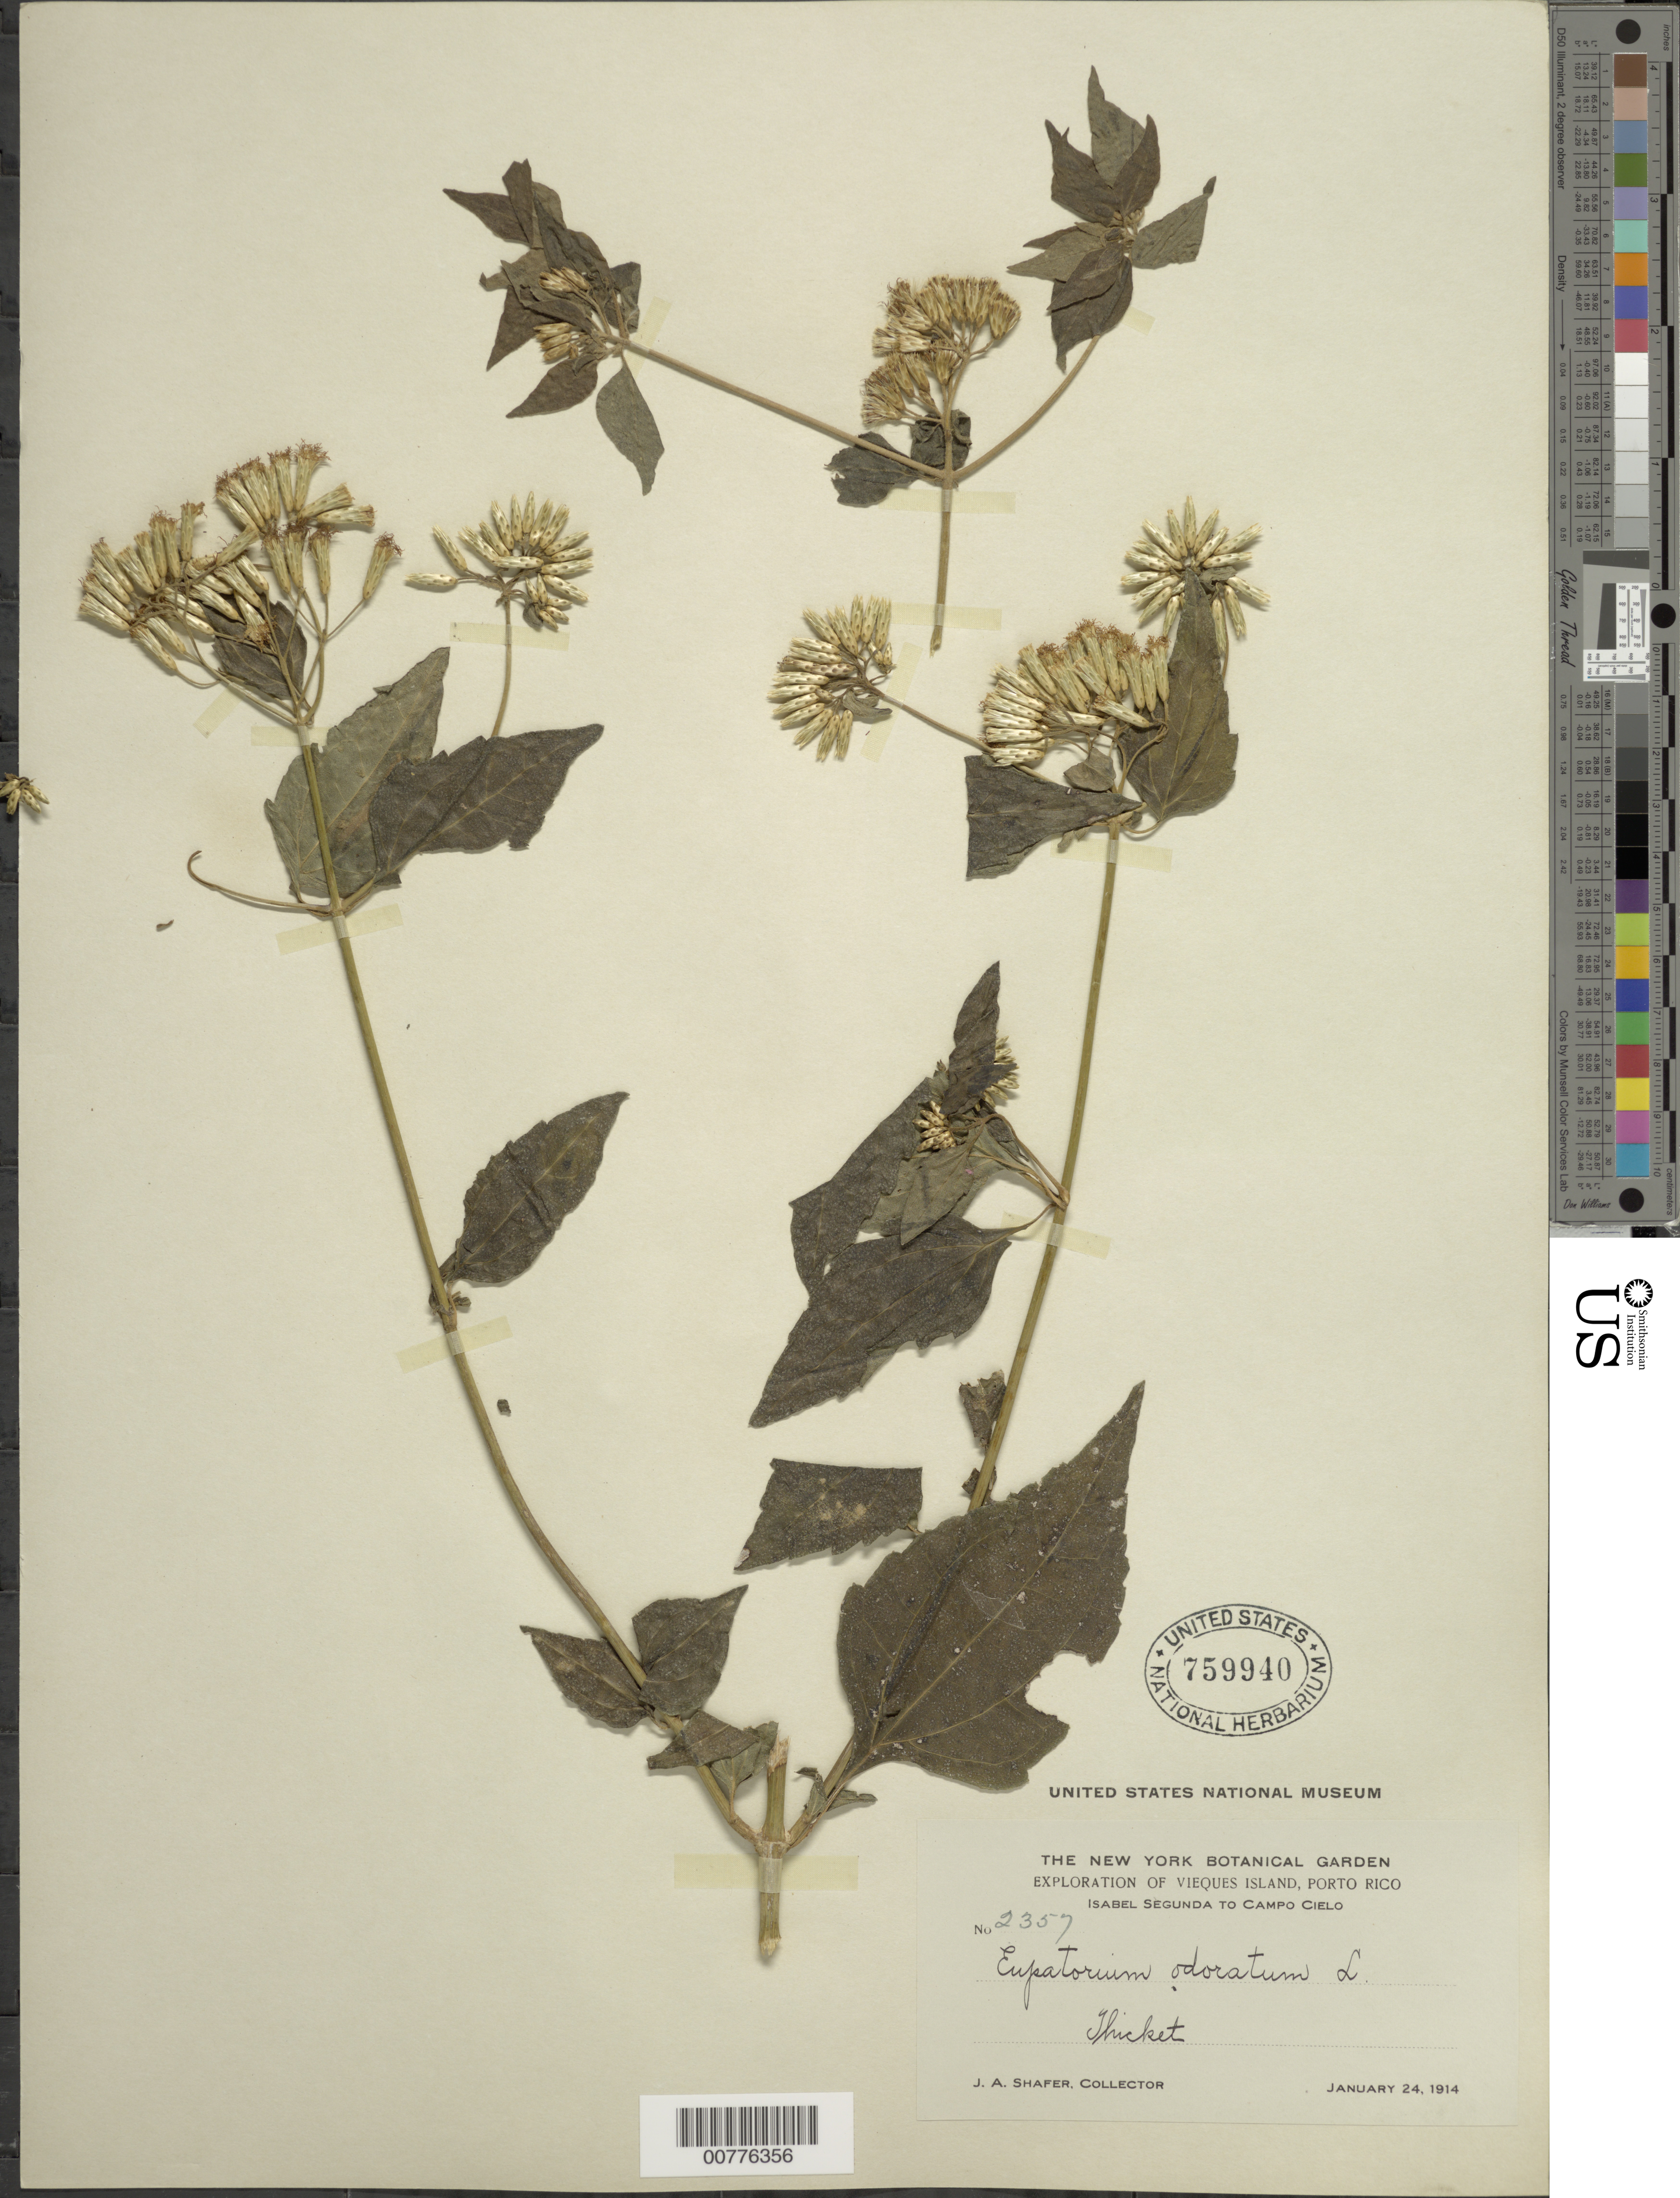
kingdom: Plantae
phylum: Tracheophyta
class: Magnoliopsida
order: Asterales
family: Asteraceae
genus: Chromolaena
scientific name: Chromolaena odorata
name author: (L.) R.M. King & H. Rob.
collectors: J. A. Shafer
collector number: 2357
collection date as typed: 24 Jan 1914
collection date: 1914-01-24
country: Puerto Rico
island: Vieques I.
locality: Isabel Segunda to Campo Cielo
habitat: Thicket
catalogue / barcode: US 759940